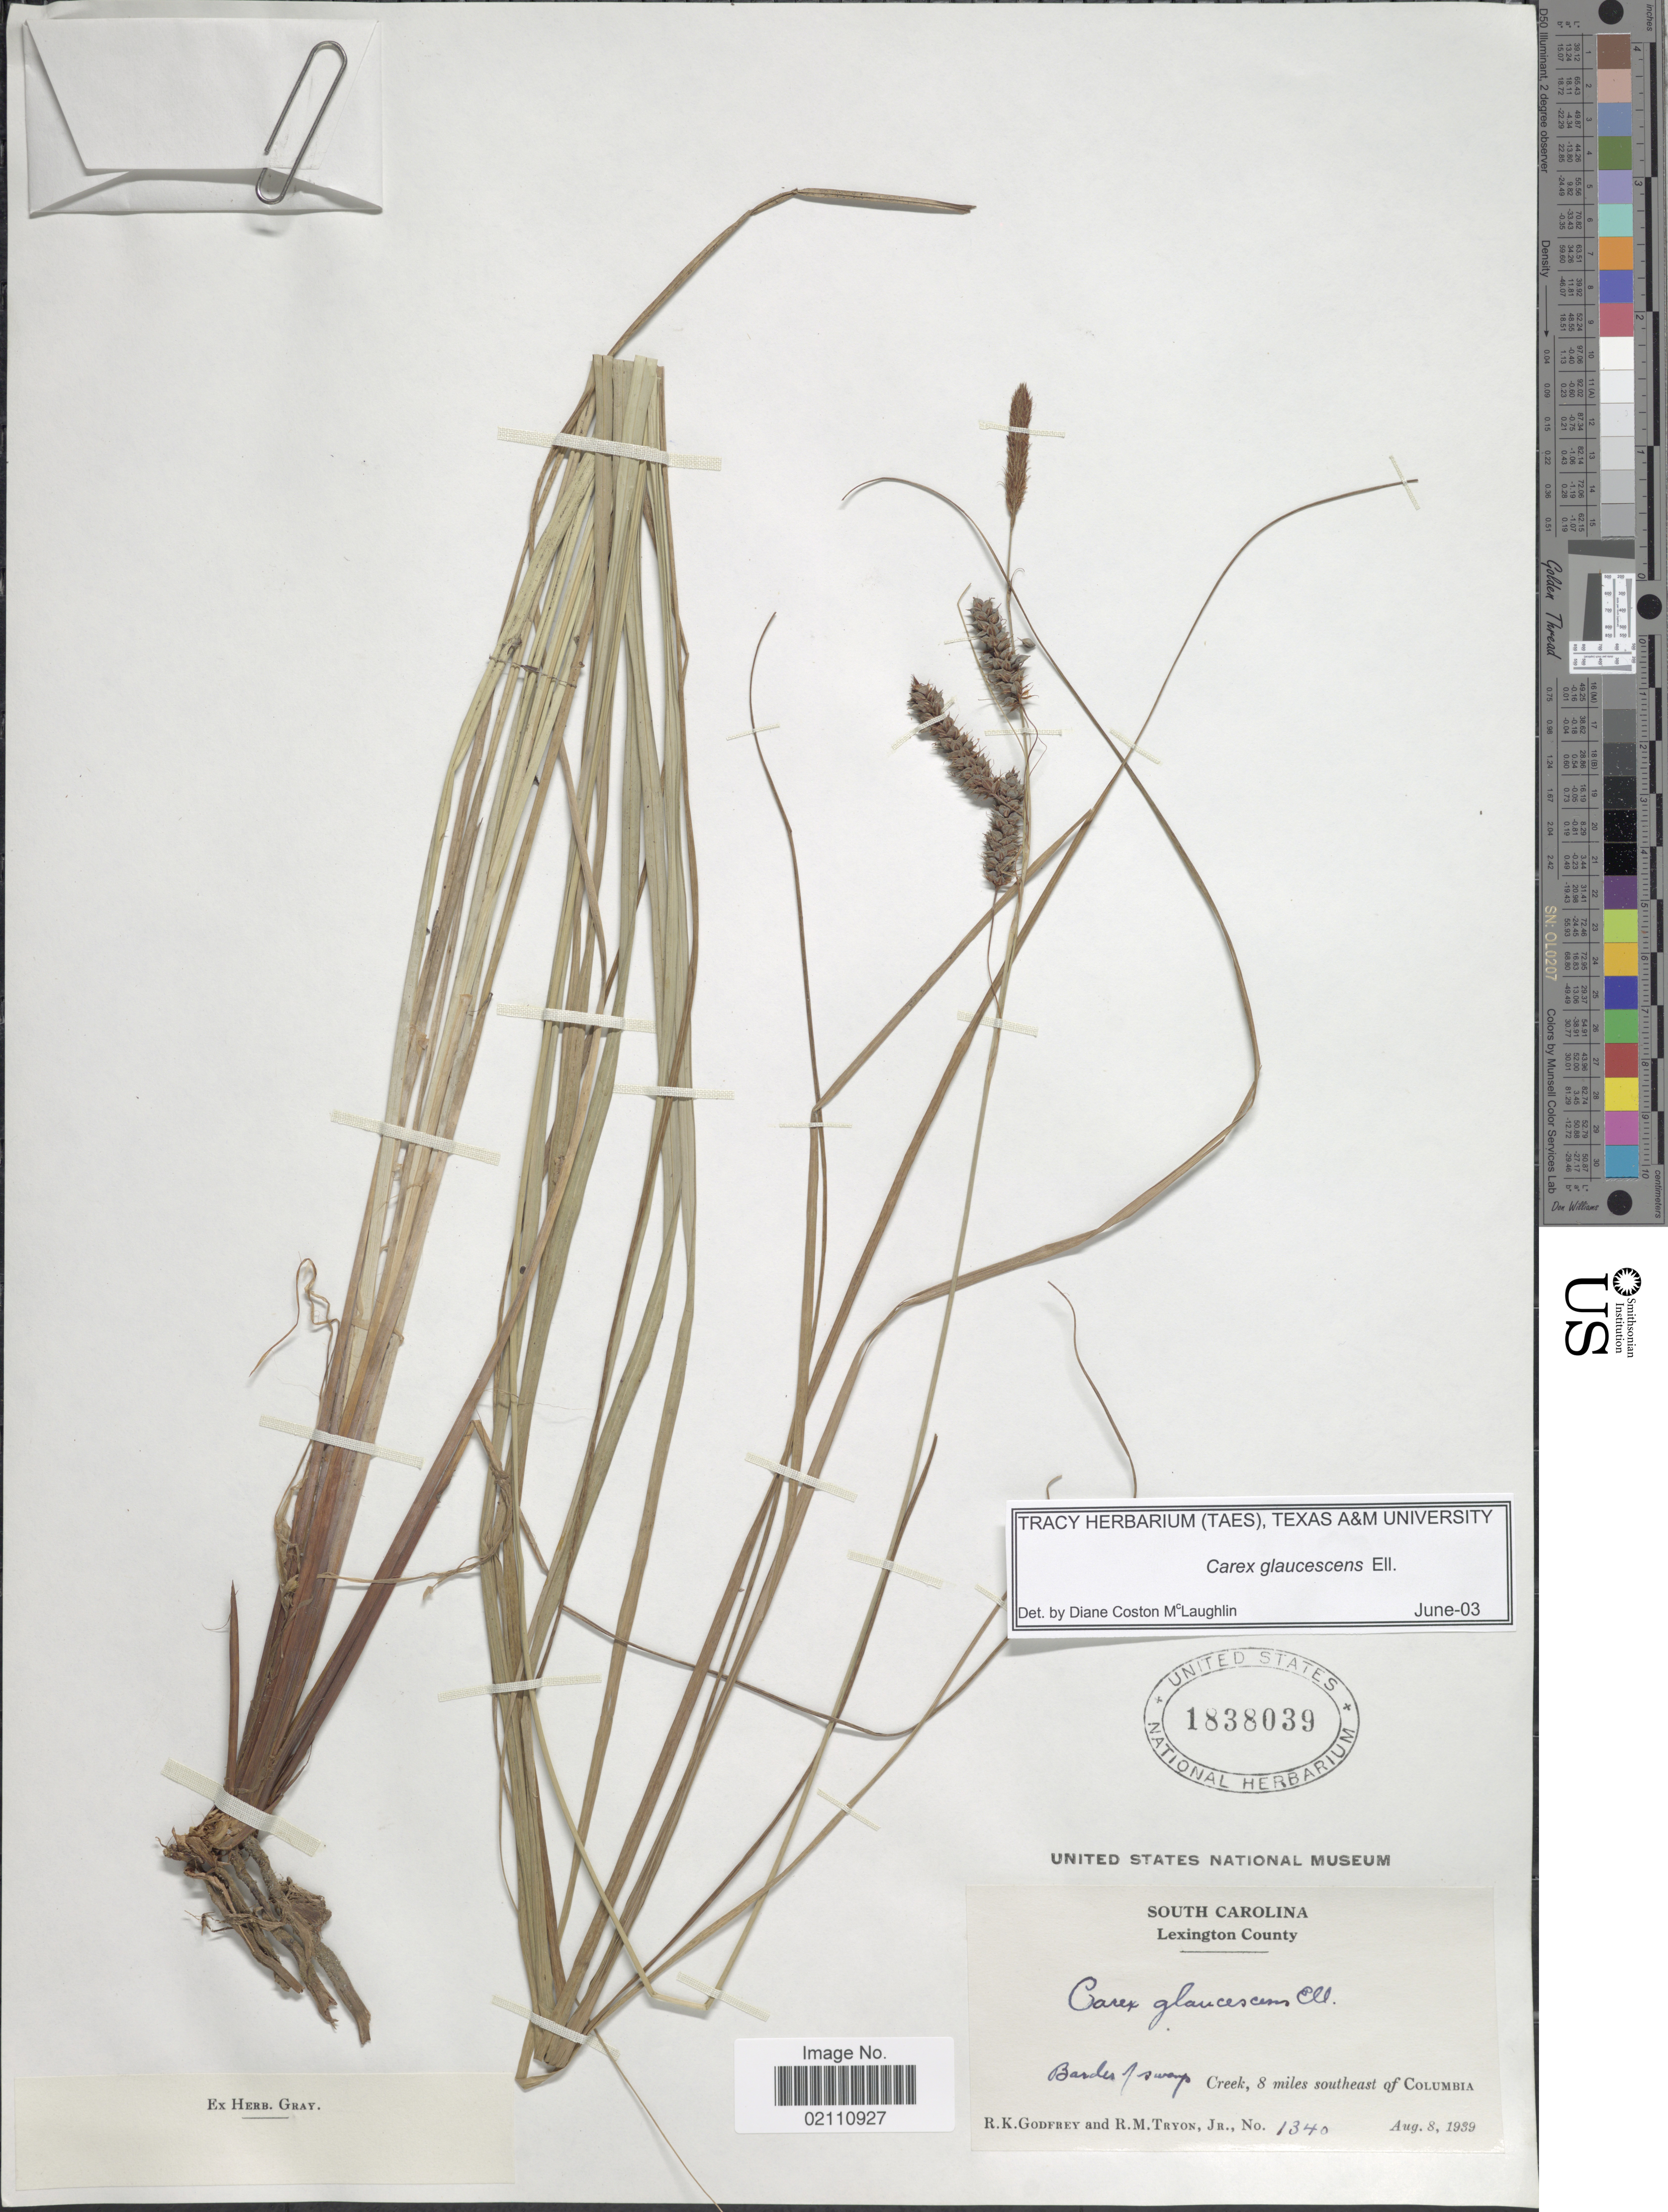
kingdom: Plantae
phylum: Tracheophyta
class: Liliopsida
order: Poales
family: Cyperaceae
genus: Carex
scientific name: Carex glaucescens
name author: Elliott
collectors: R. K. Godfrey & R. M. Tryon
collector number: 1340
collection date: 1939-08-08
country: United States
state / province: South Carolina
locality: Lexington County, Border of swamp Creek, 8 miles southeast of Columbia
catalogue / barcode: US 1838039